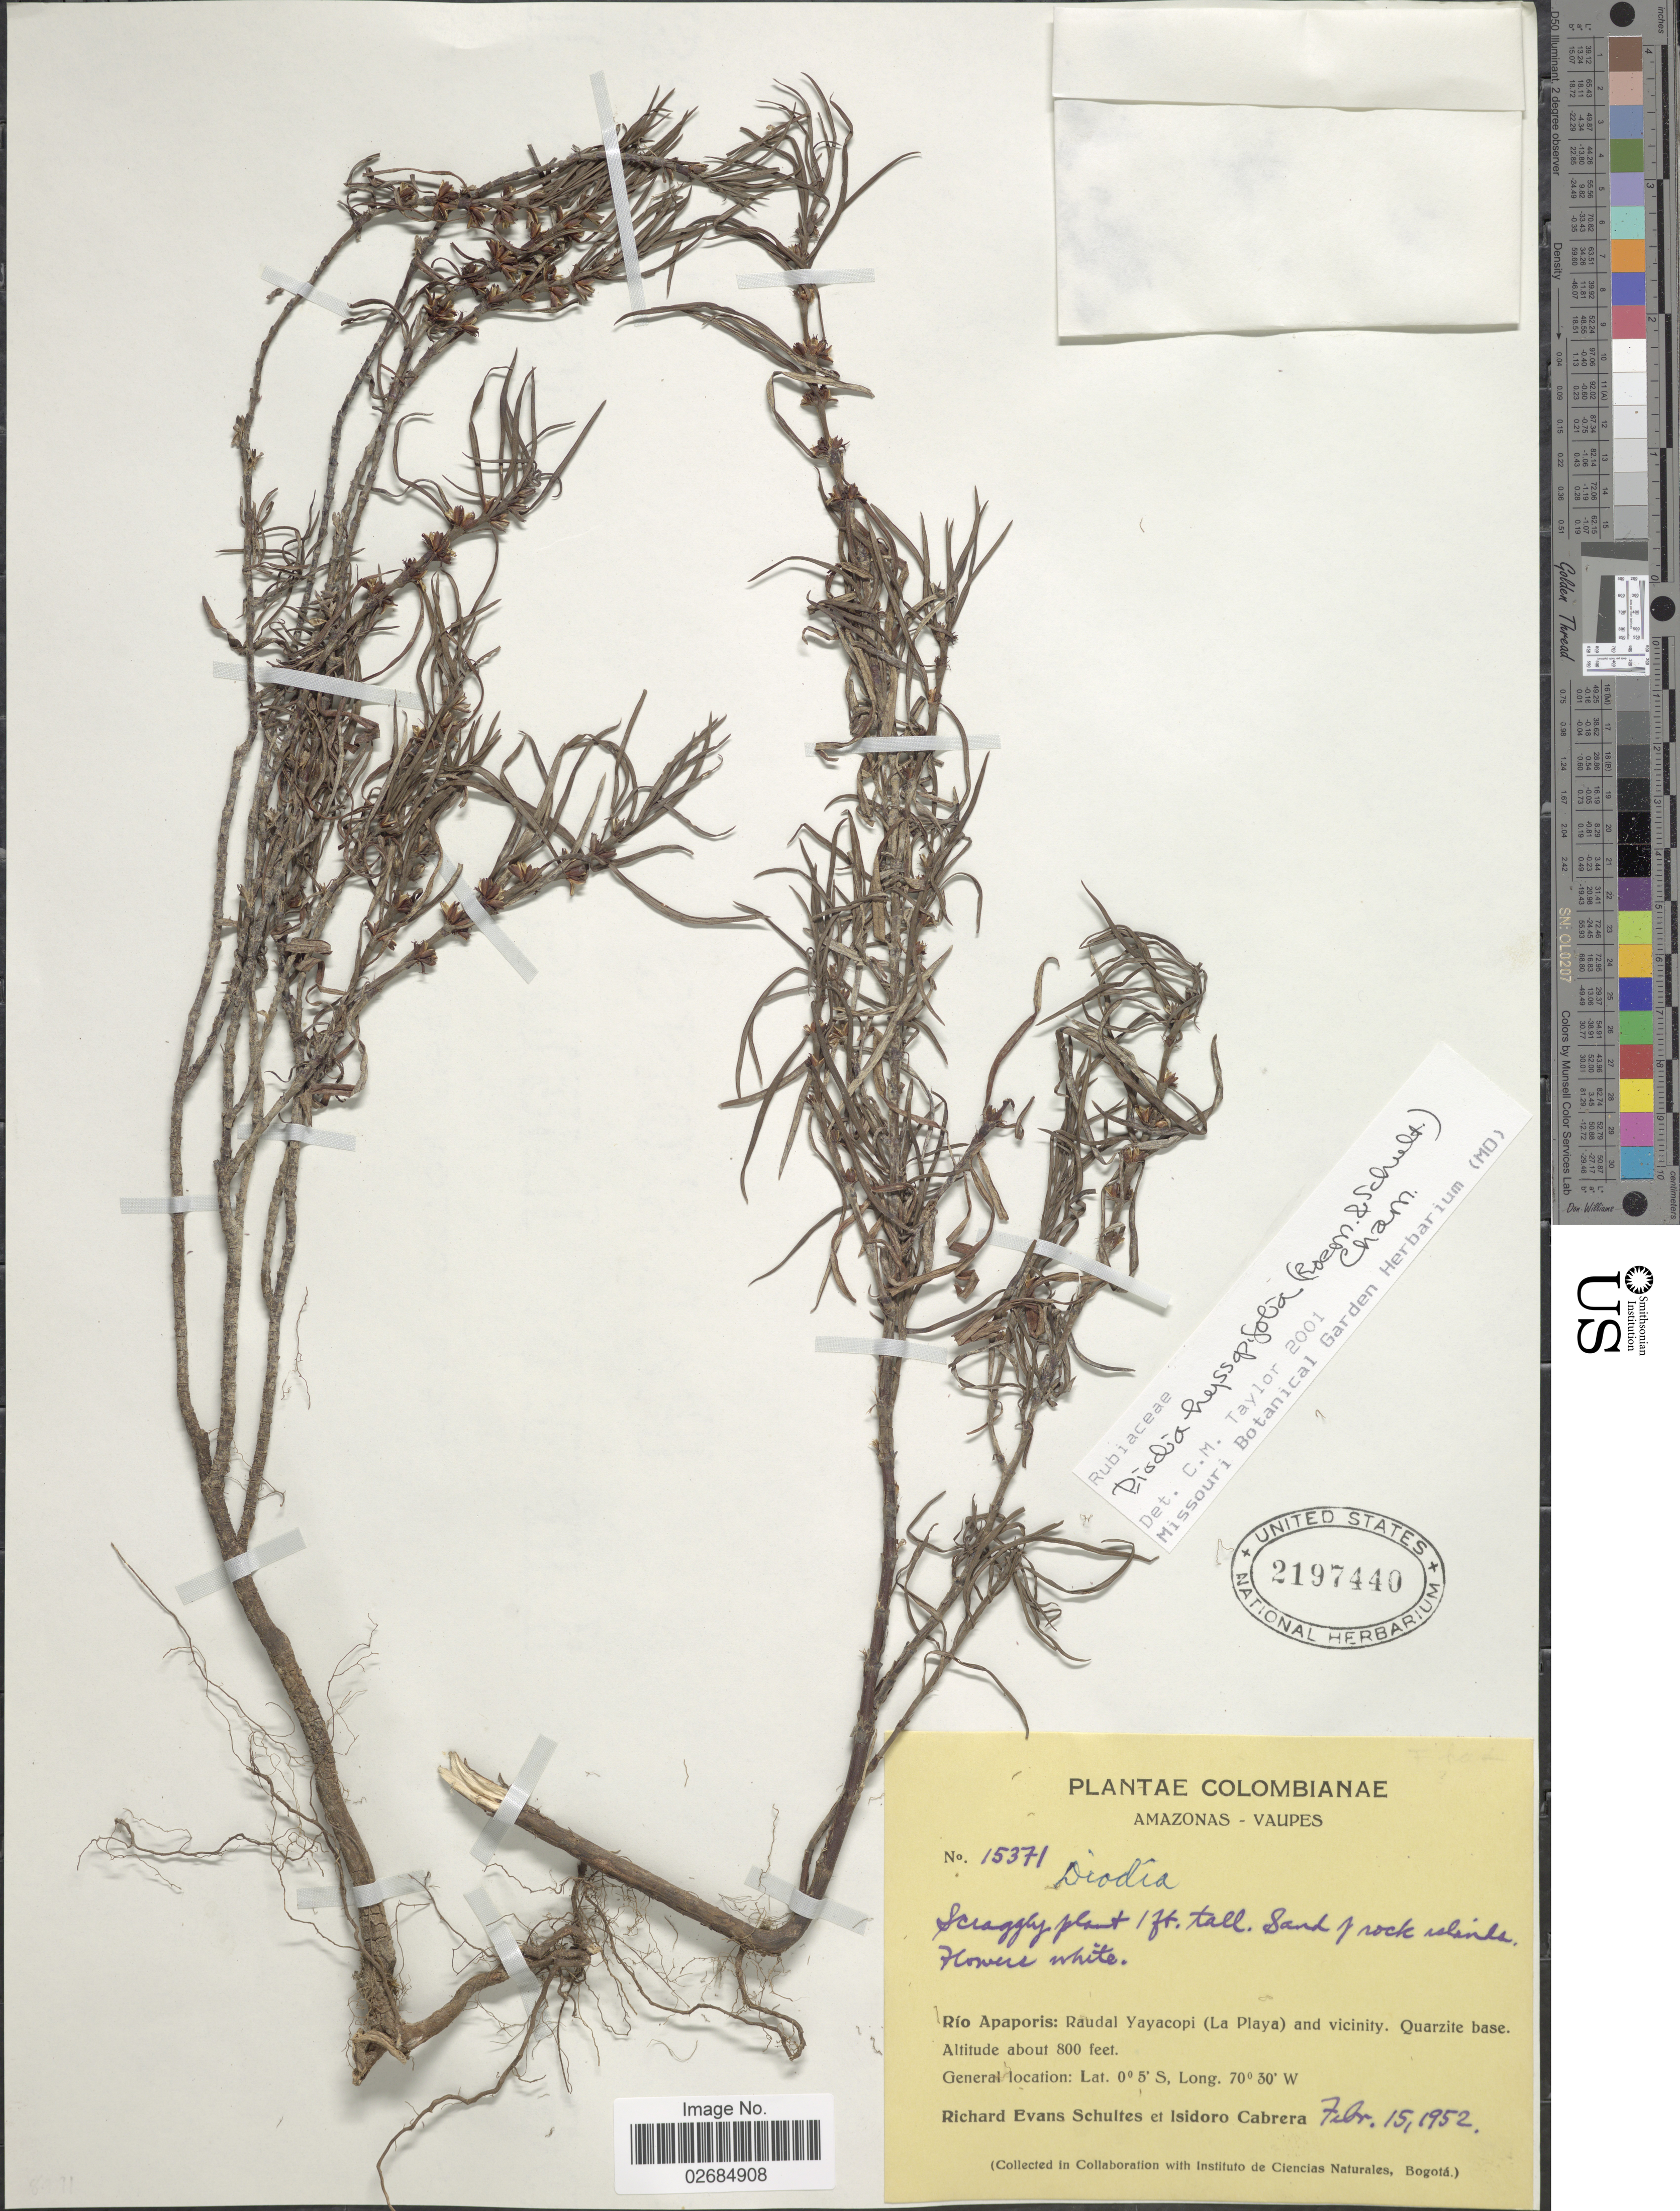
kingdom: Plantae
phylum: Tracheophyta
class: Magnoliopsida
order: Gentianales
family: Rubiaceae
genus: Diodia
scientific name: Diodia hyssopifolia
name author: (Willd. ex Roem. & Schult.) Cham. & Schltdl.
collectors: R. E. Schultes & I. Cabrera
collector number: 15371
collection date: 1952-02-15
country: Colombia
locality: Amazonas-Vaupes. Río Apaporis: Raudal Yayacopi (La Playa) and vicinity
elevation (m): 244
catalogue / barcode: US 2197440